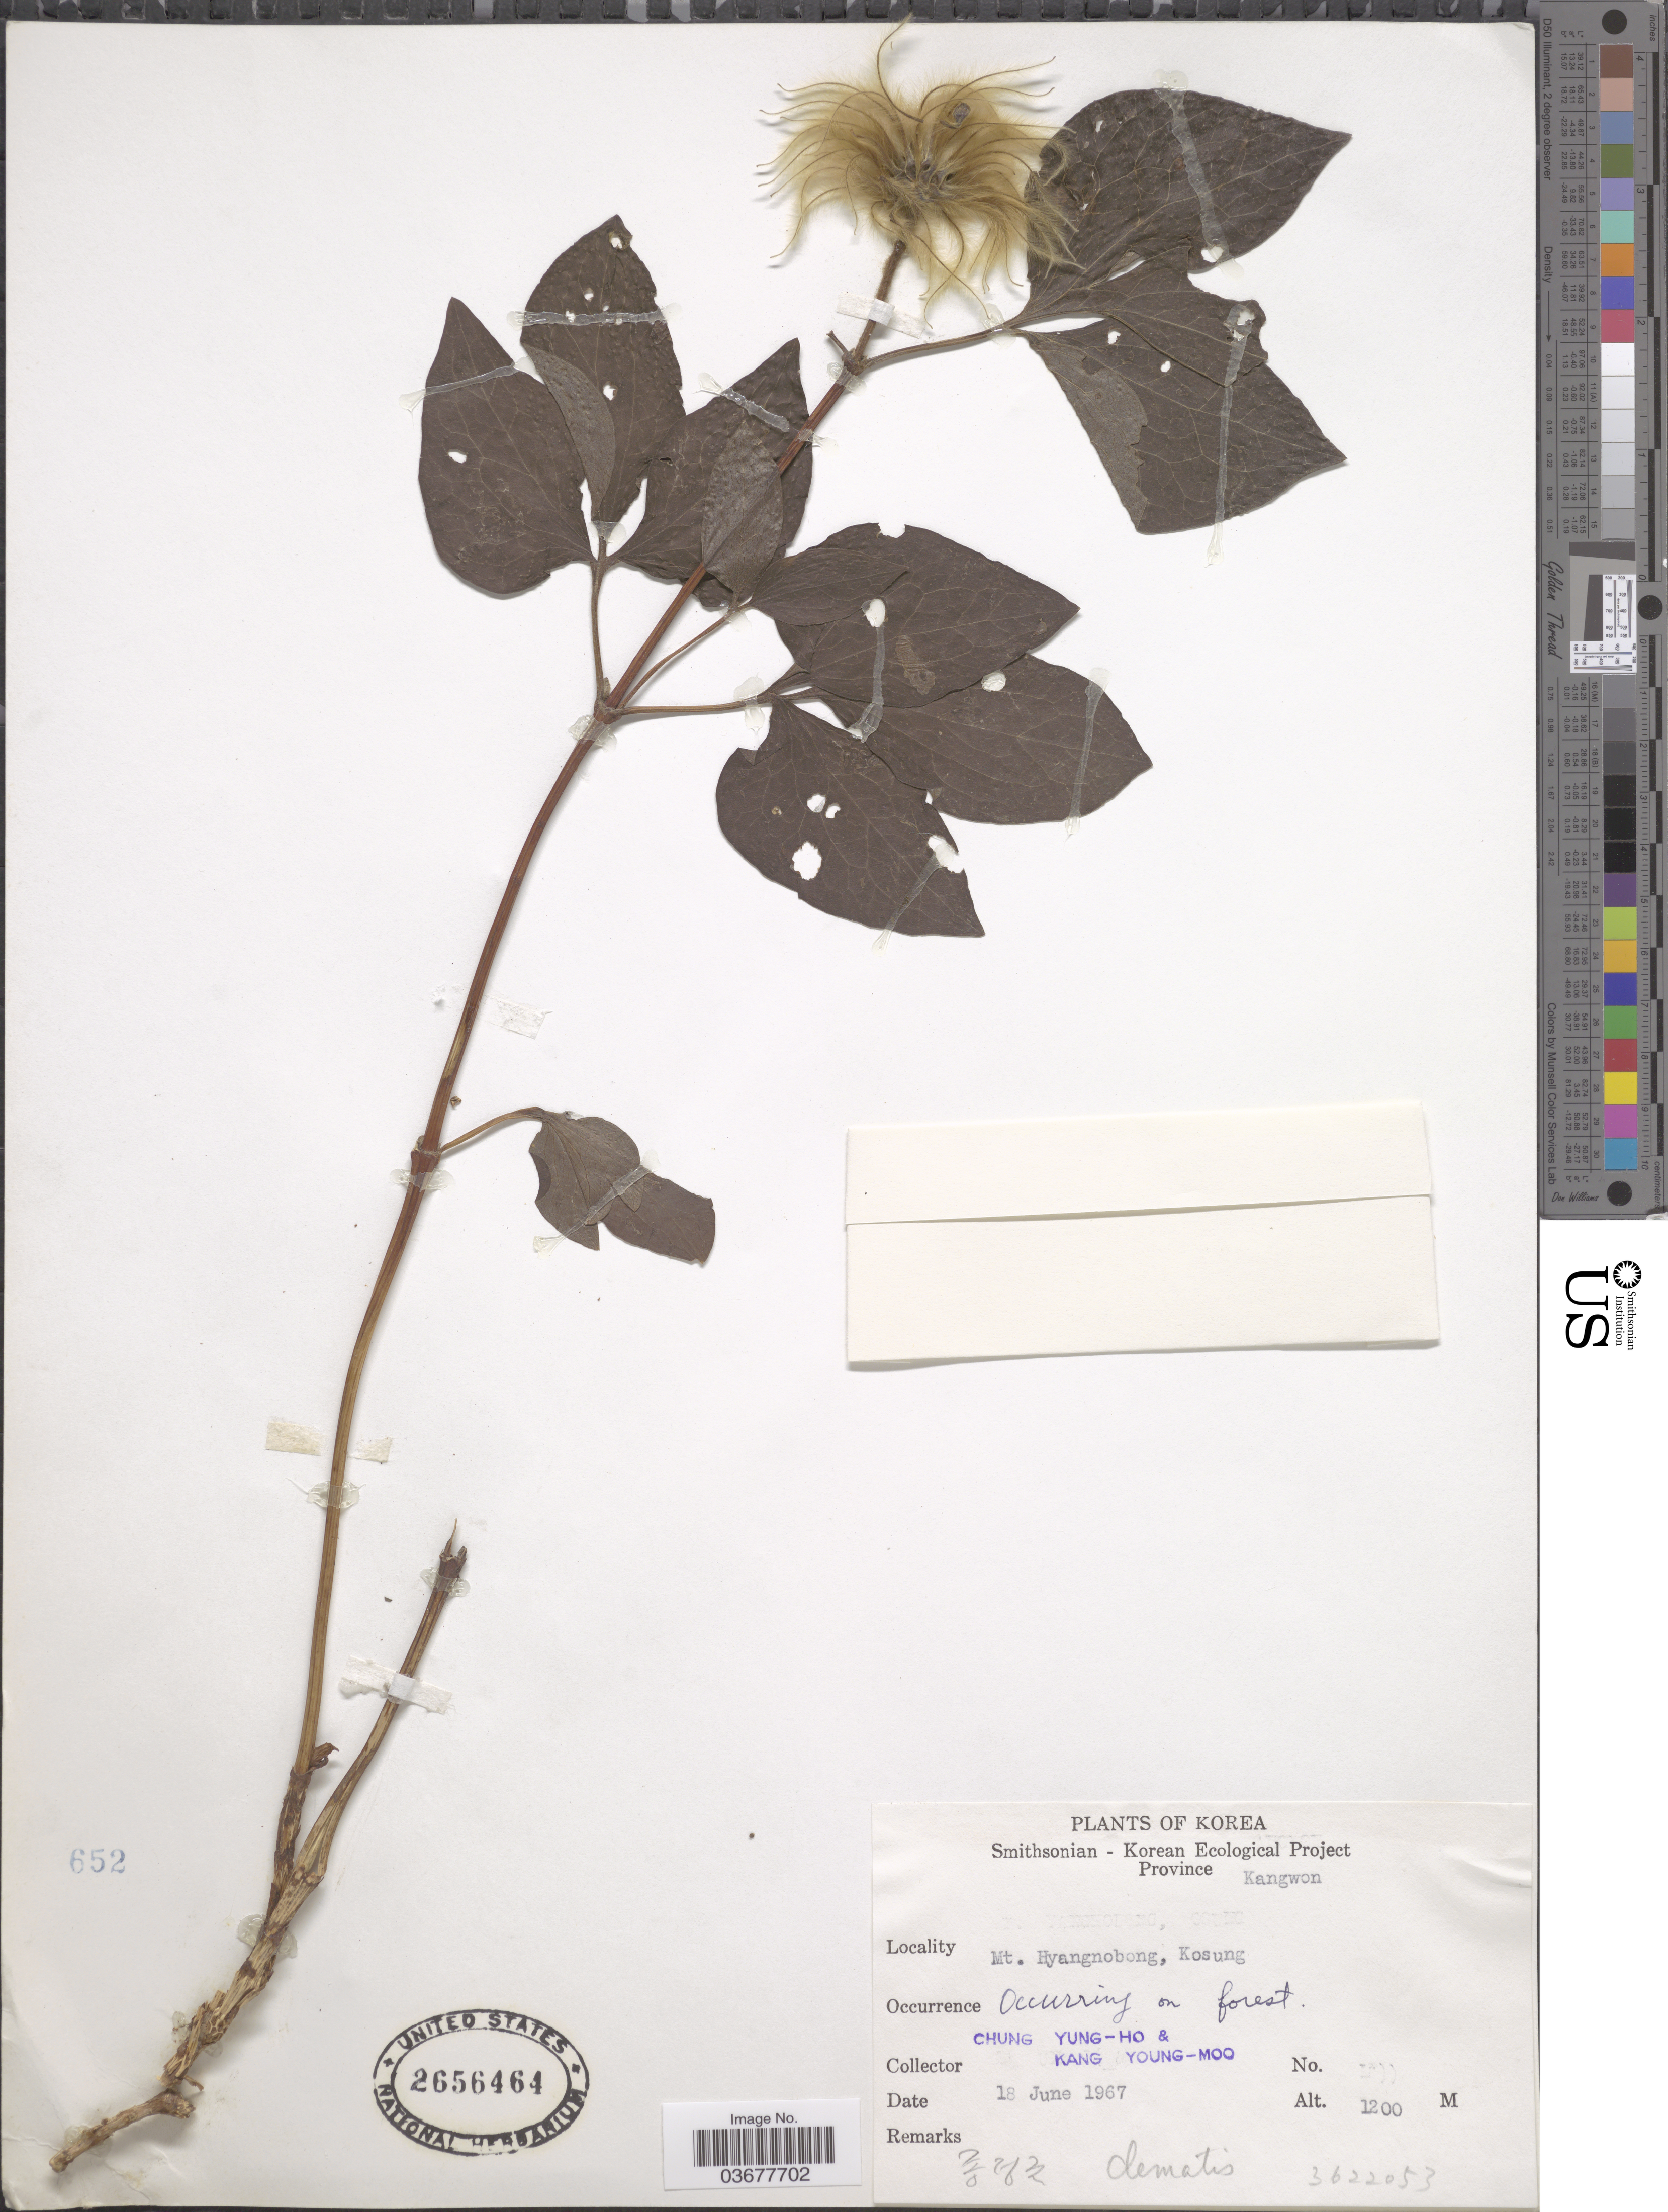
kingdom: Plantae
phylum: Tracheophyta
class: Magnoliopsida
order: Ranunculales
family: Ranunculaceae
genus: Clematis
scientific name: Clematis sp.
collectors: C. Yung-Ho & K. Young-Moo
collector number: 1877*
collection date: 1967-06-18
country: North Korea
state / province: Kangwon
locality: Mt. Hyangnobong, Kosung.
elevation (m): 1200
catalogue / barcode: US 2656464